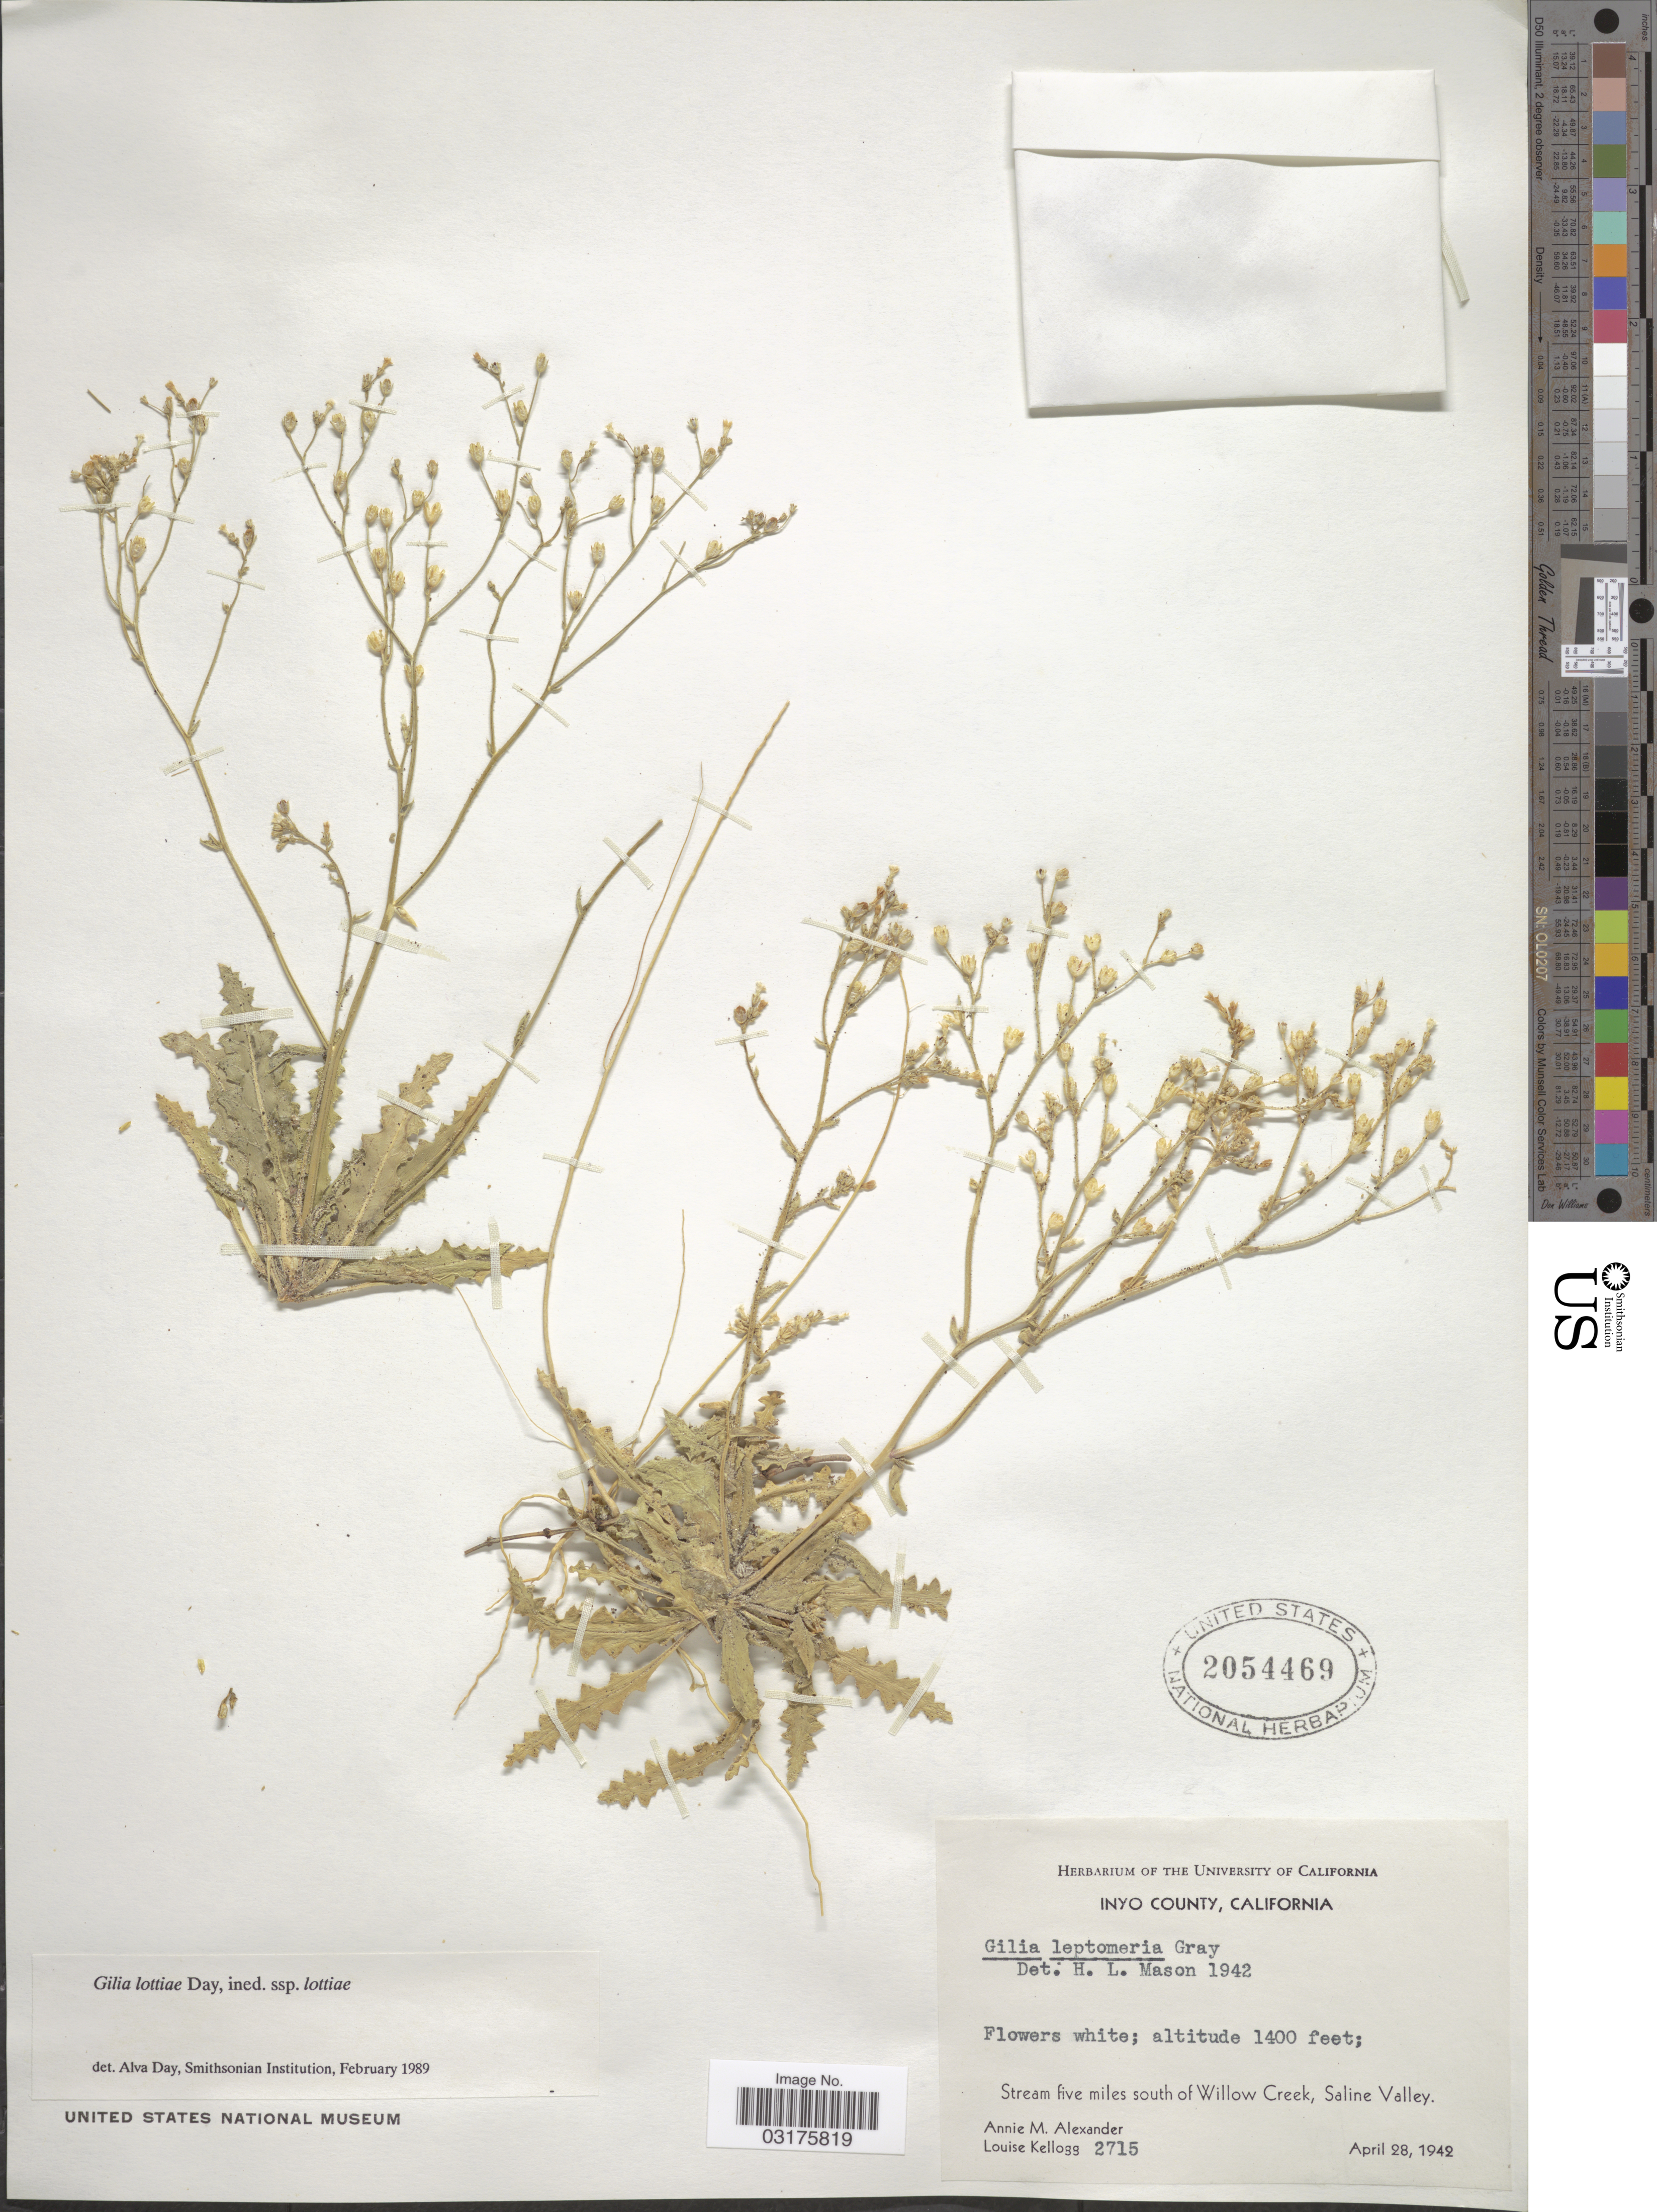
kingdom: Plantae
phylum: Tracheophyta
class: Magnoliopsida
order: Ericales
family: Polemoniaceae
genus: Aliciella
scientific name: Aliciella lottiae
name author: (A.G. Day) J.M. Porter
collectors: A. M. Alexander & L. Kellogg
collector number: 2715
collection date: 1942-04-28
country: United States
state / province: California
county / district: Inyo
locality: Inyo County. Stream five miles south of Willow Creek, Saline Valley.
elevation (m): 427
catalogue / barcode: US 2054469